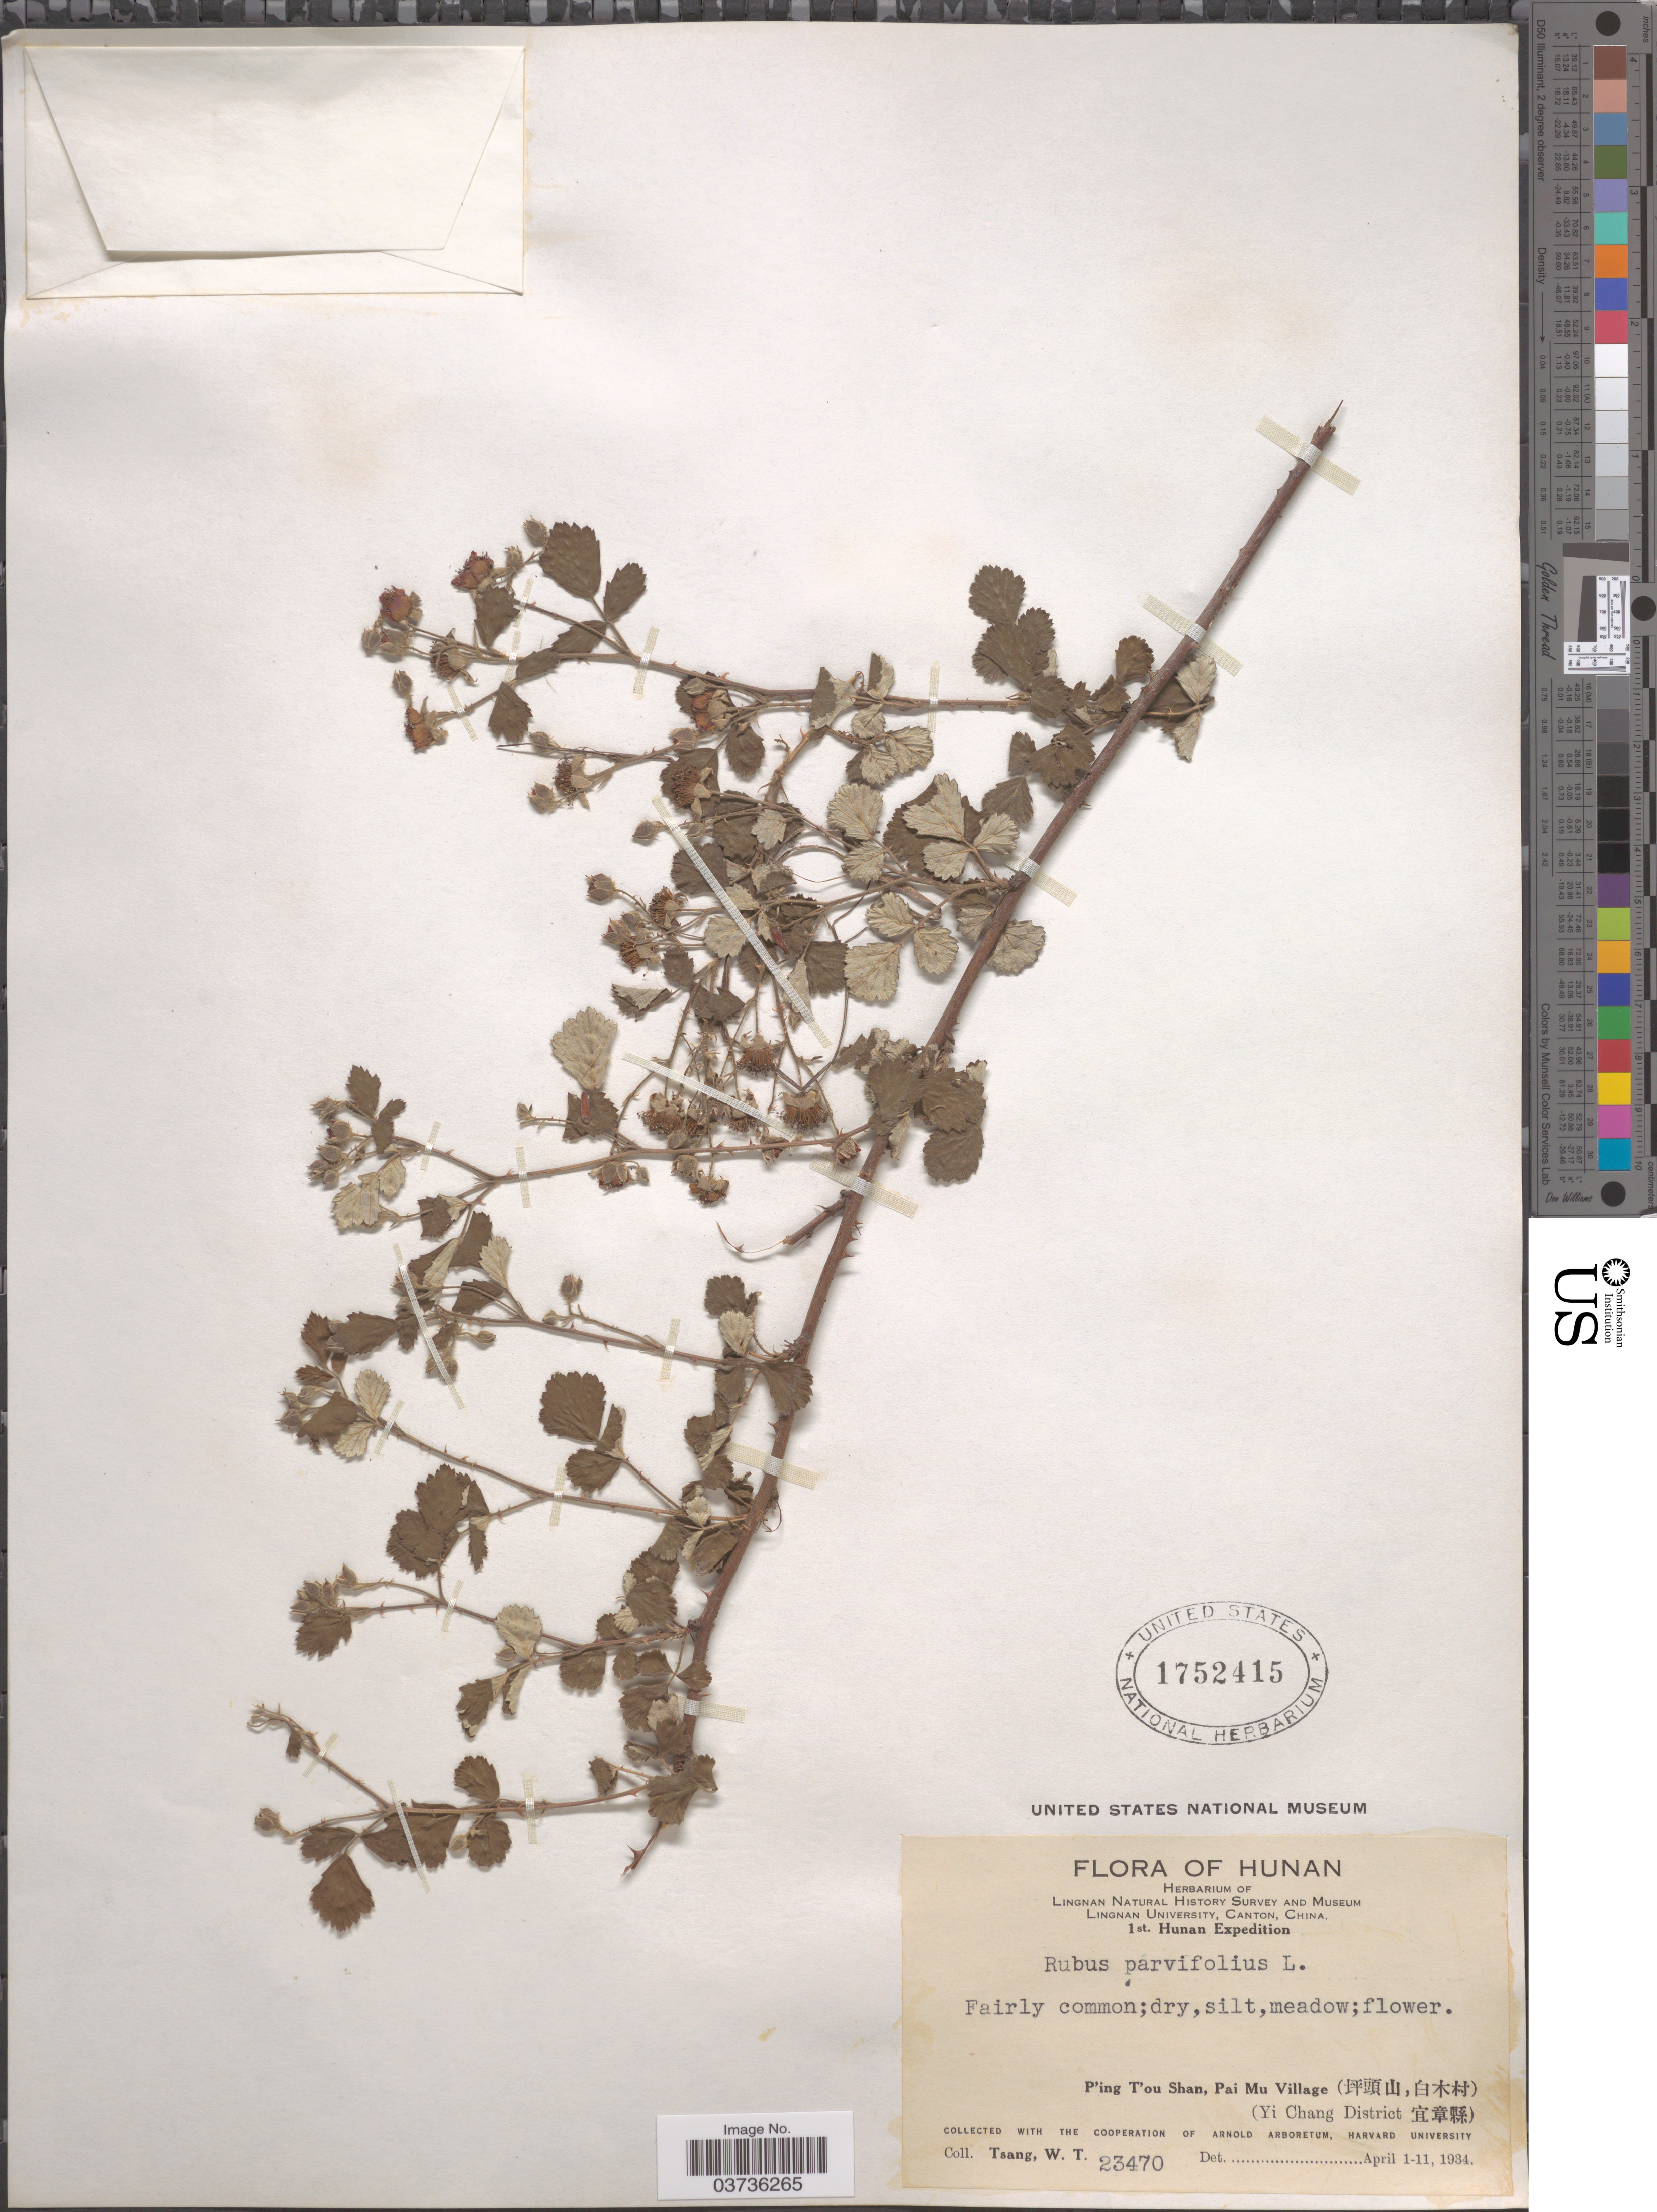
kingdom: Plantae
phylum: Tracheophyta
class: Magnoliopsida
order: Rosales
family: Rosaceae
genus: Rubus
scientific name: Rubus parvifolius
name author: L.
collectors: W. T. Tsang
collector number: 23470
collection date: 1934-04-01/1934-04-11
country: China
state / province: Hunan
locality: P'ing T'ou Shan, Pai Mu Village (X) (Yi Chang District X).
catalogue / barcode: US 1752415